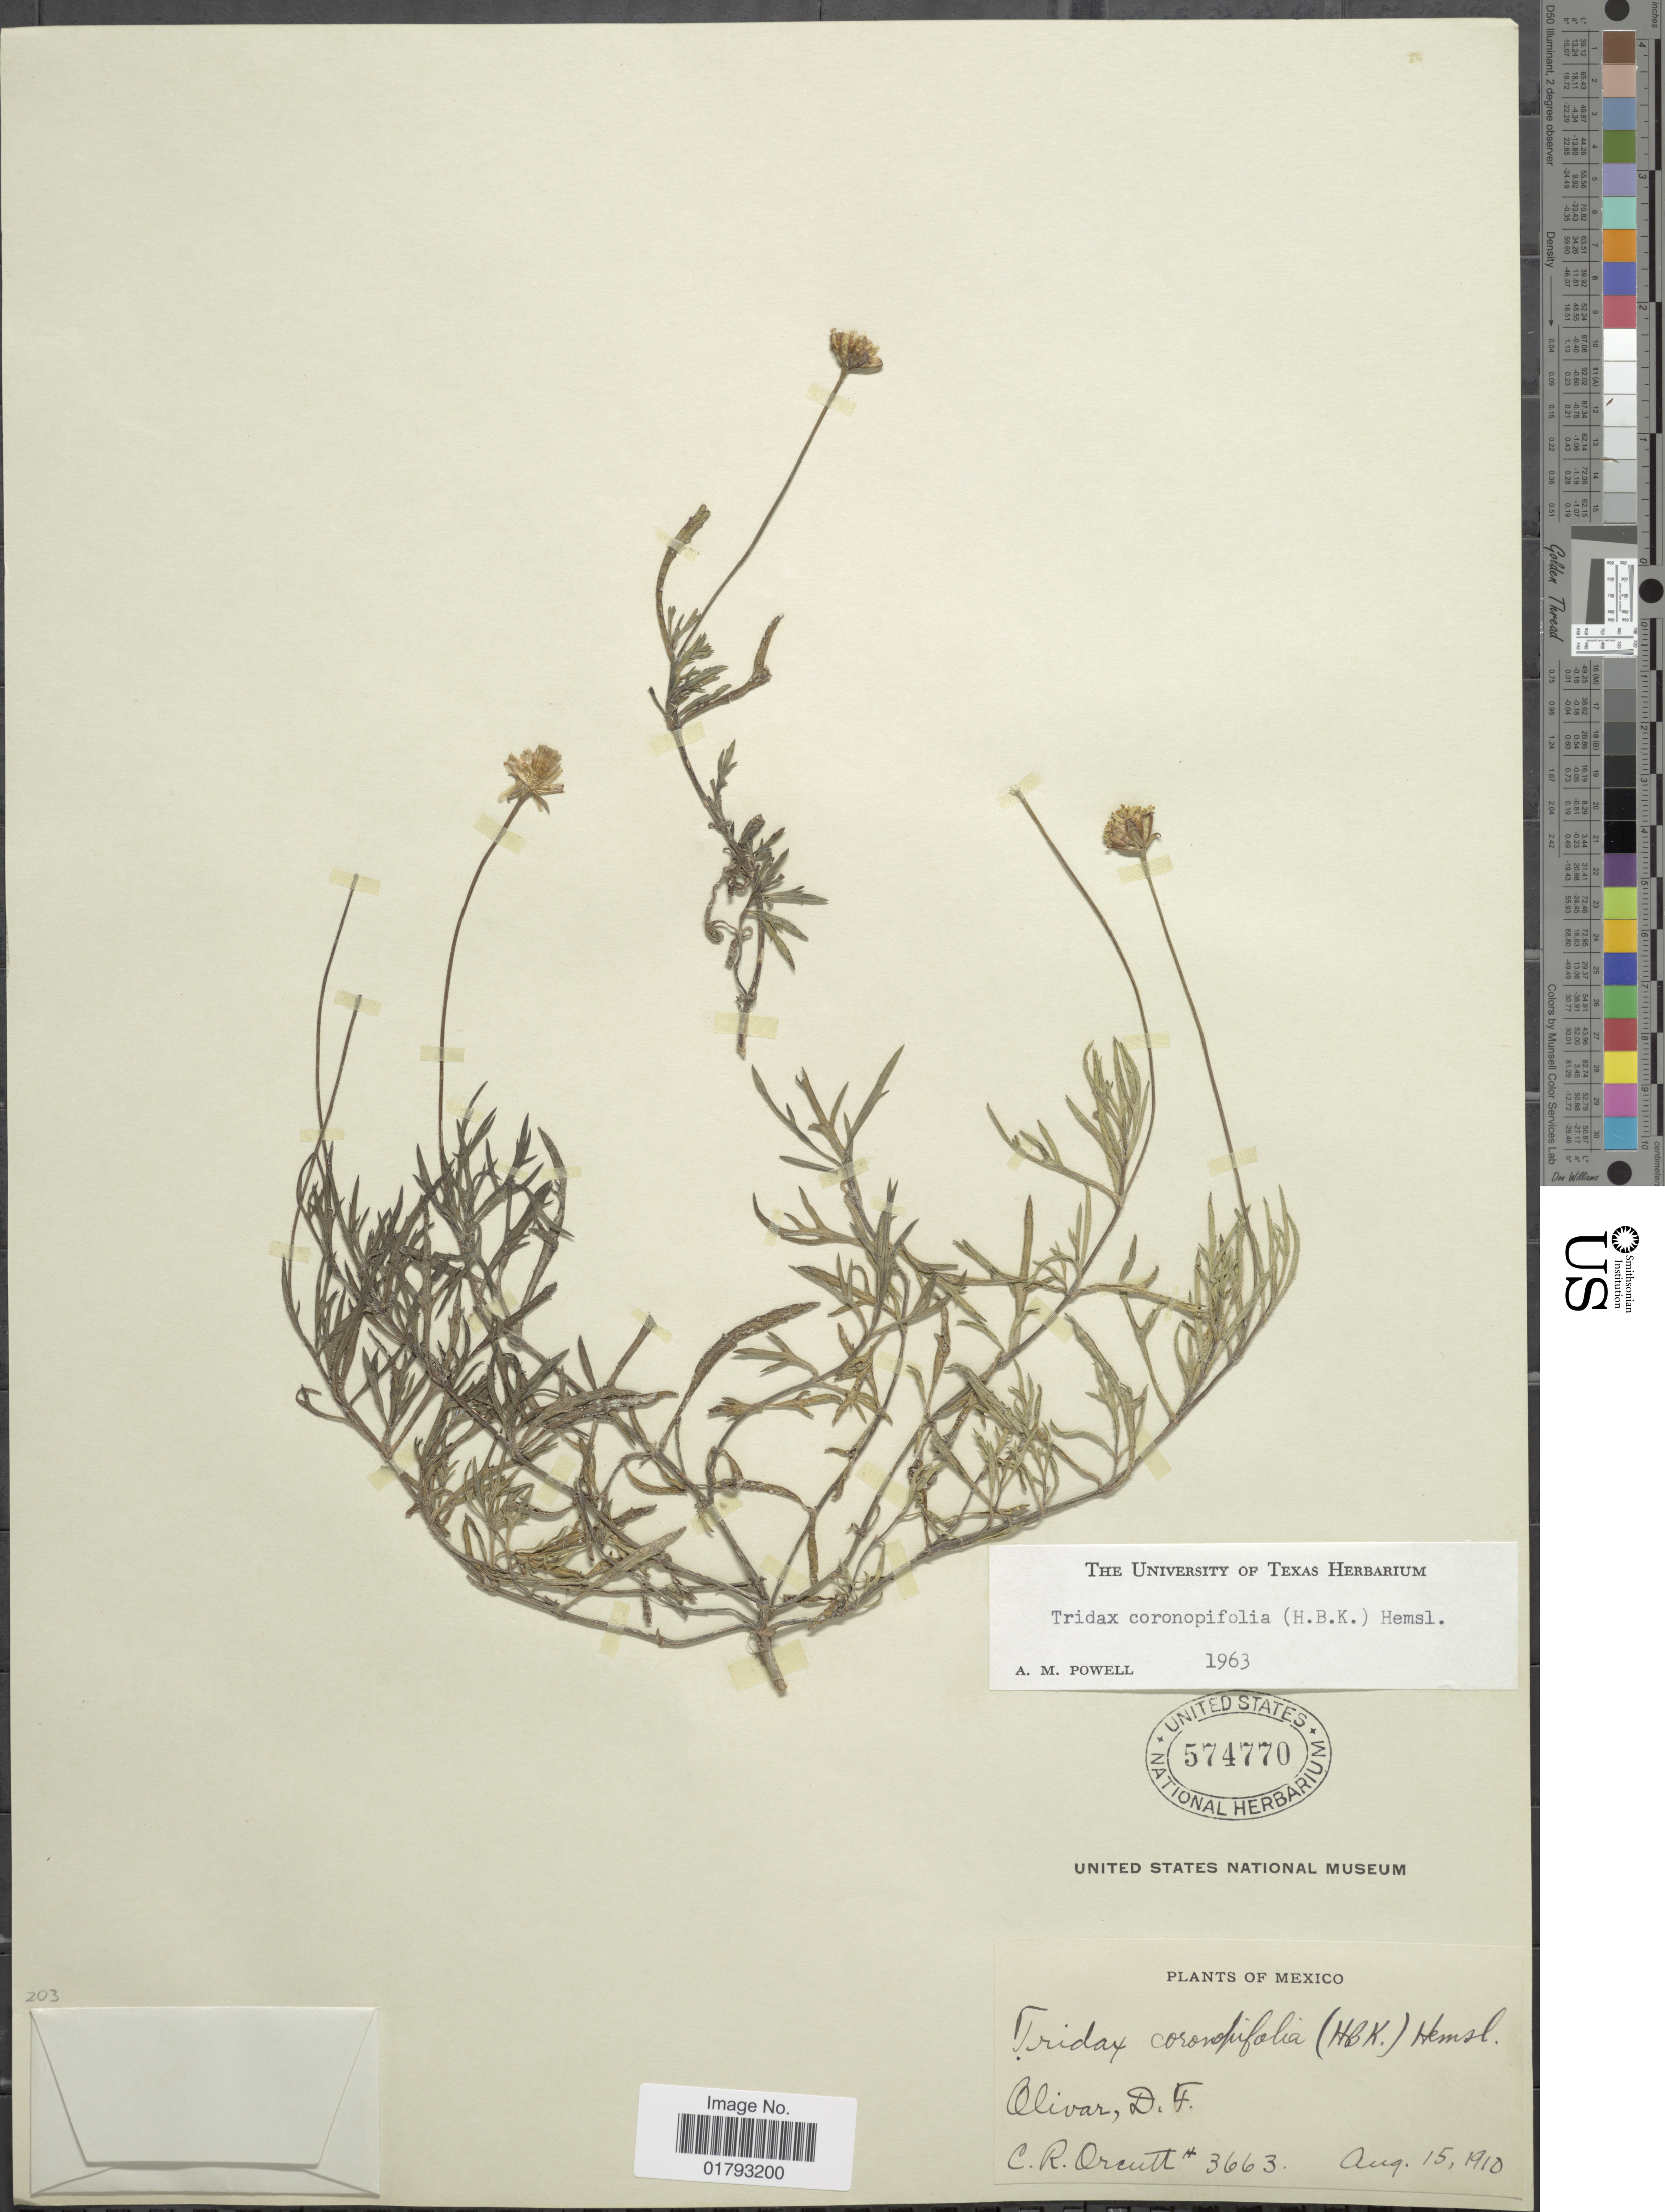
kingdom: Plantae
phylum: Tracheophyta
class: Magnoliopsida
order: Asterales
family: Asteraceae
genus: Tridax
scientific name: Tridax coronopifolia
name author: (Kunth) Hemsl.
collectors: C. R. Orcutt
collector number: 3663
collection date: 1910-08-15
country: Mexico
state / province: Distrito Federal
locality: Olivar, D.F.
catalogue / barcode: US 574770